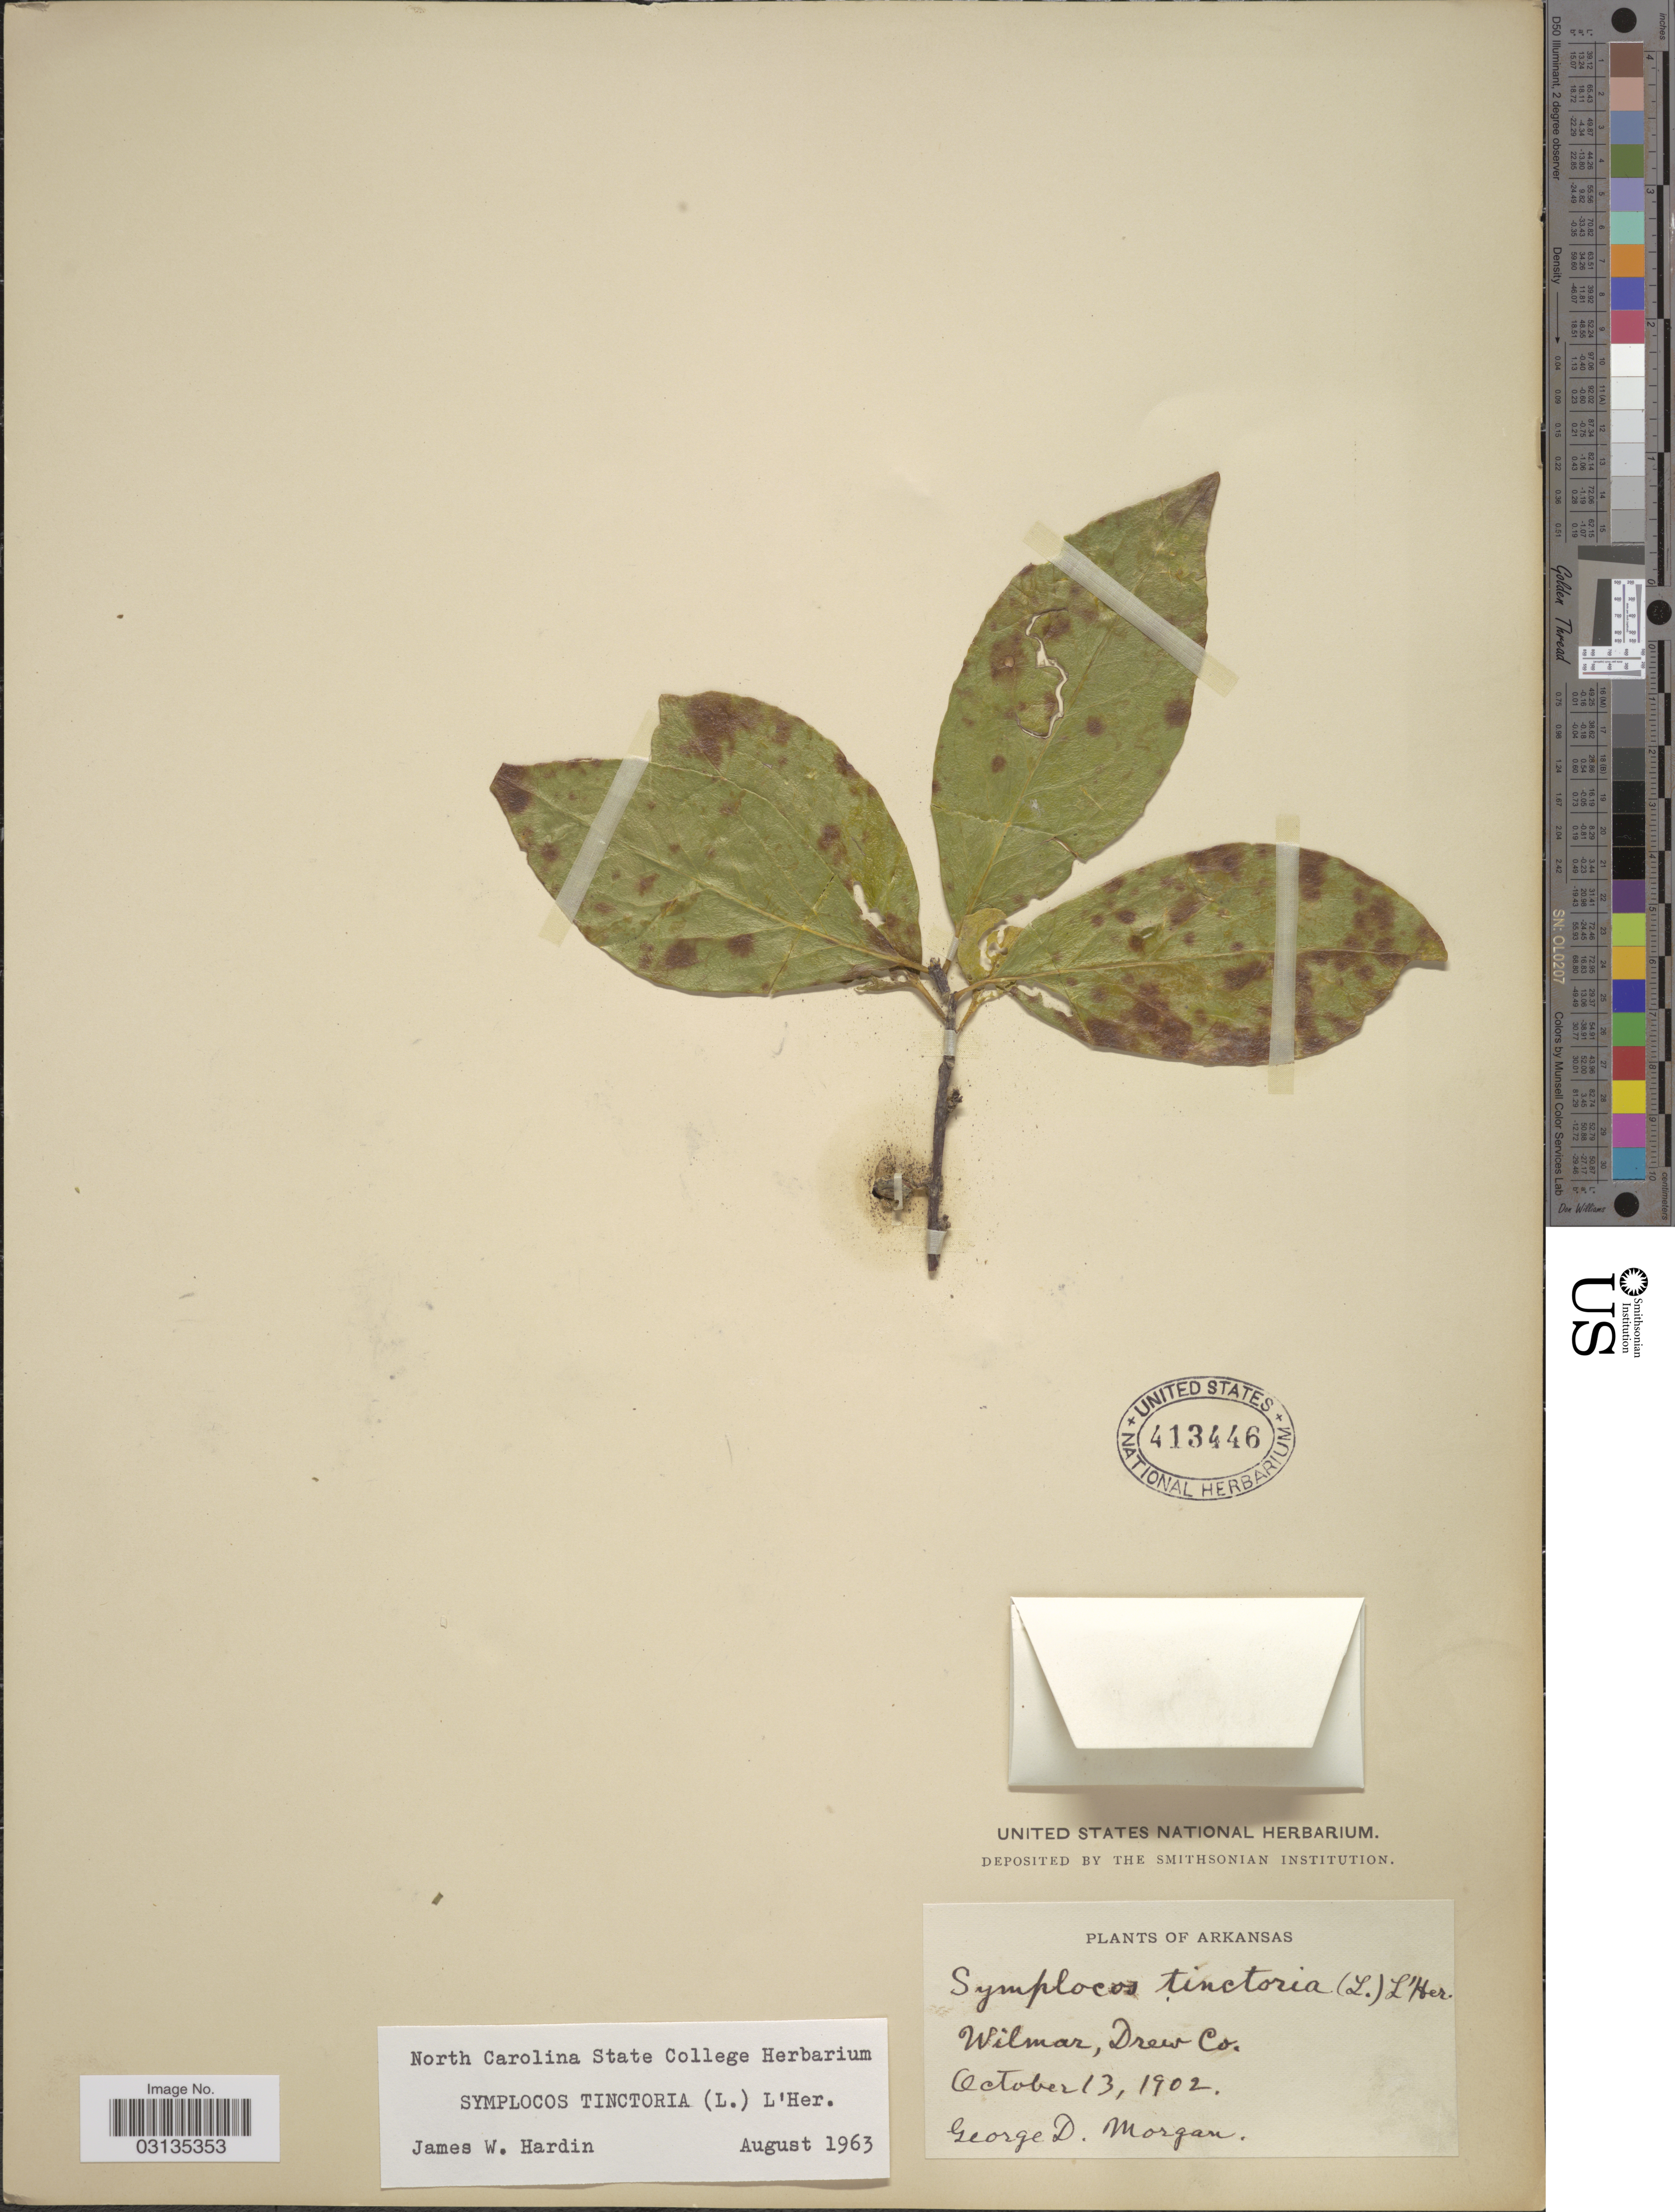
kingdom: Plantae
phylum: Tracheophyta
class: Magnoliopsida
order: Ericales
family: Symplocaceae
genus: Symplocos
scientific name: Symplocos tinctoria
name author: (L.) L'Hér.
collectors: G. Morgan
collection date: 1902-10-13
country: United States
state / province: Arkansas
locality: Wilmar, Drew Co.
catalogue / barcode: US 413446